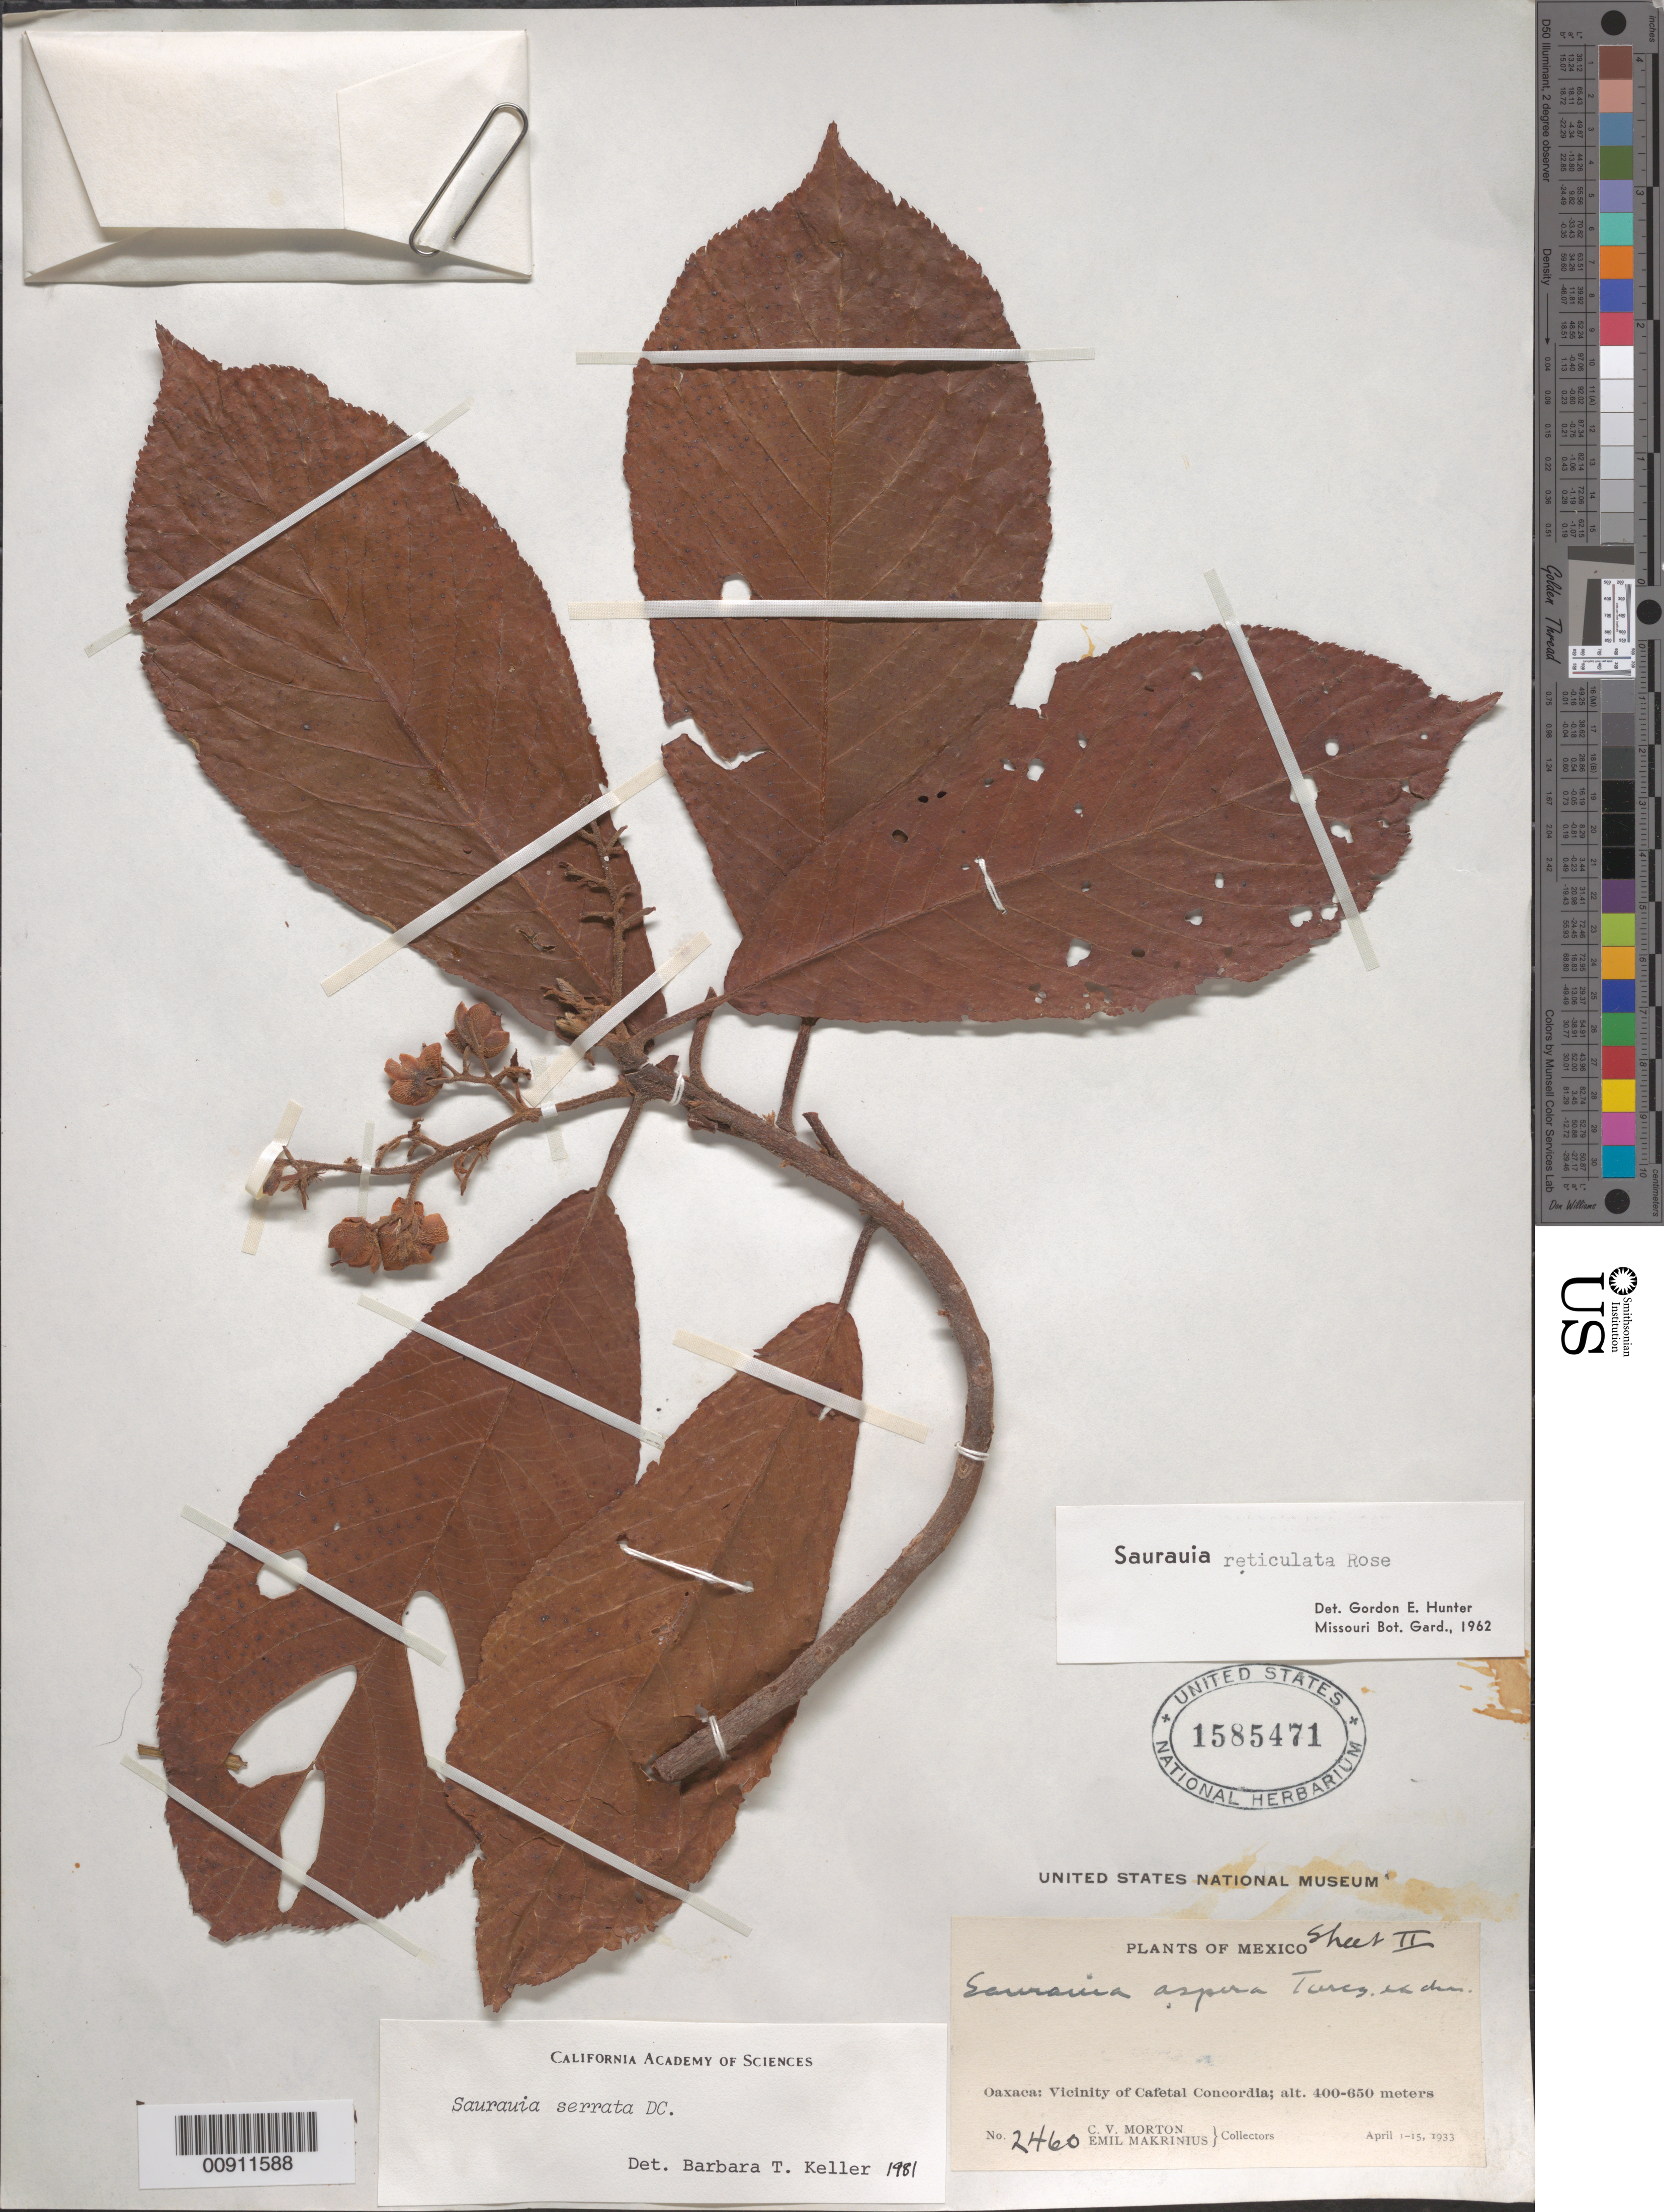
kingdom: Plantae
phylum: Tracheophyta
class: Magnoliopsida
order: Ericales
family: Actinidiaceae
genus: Saurauia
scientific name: Saurauia serrata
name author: DC.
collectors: C. V. Morton & E. Makrinius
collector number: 2460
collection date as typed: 01 Apr 1933 to 15 Apr 1933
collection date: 1933-04-01/1933-04-15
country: Mexico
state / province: Oaxaca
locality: Oaxaca: Vicinity of Cafetal Concordia.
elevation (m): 650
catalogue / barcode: US 1585471